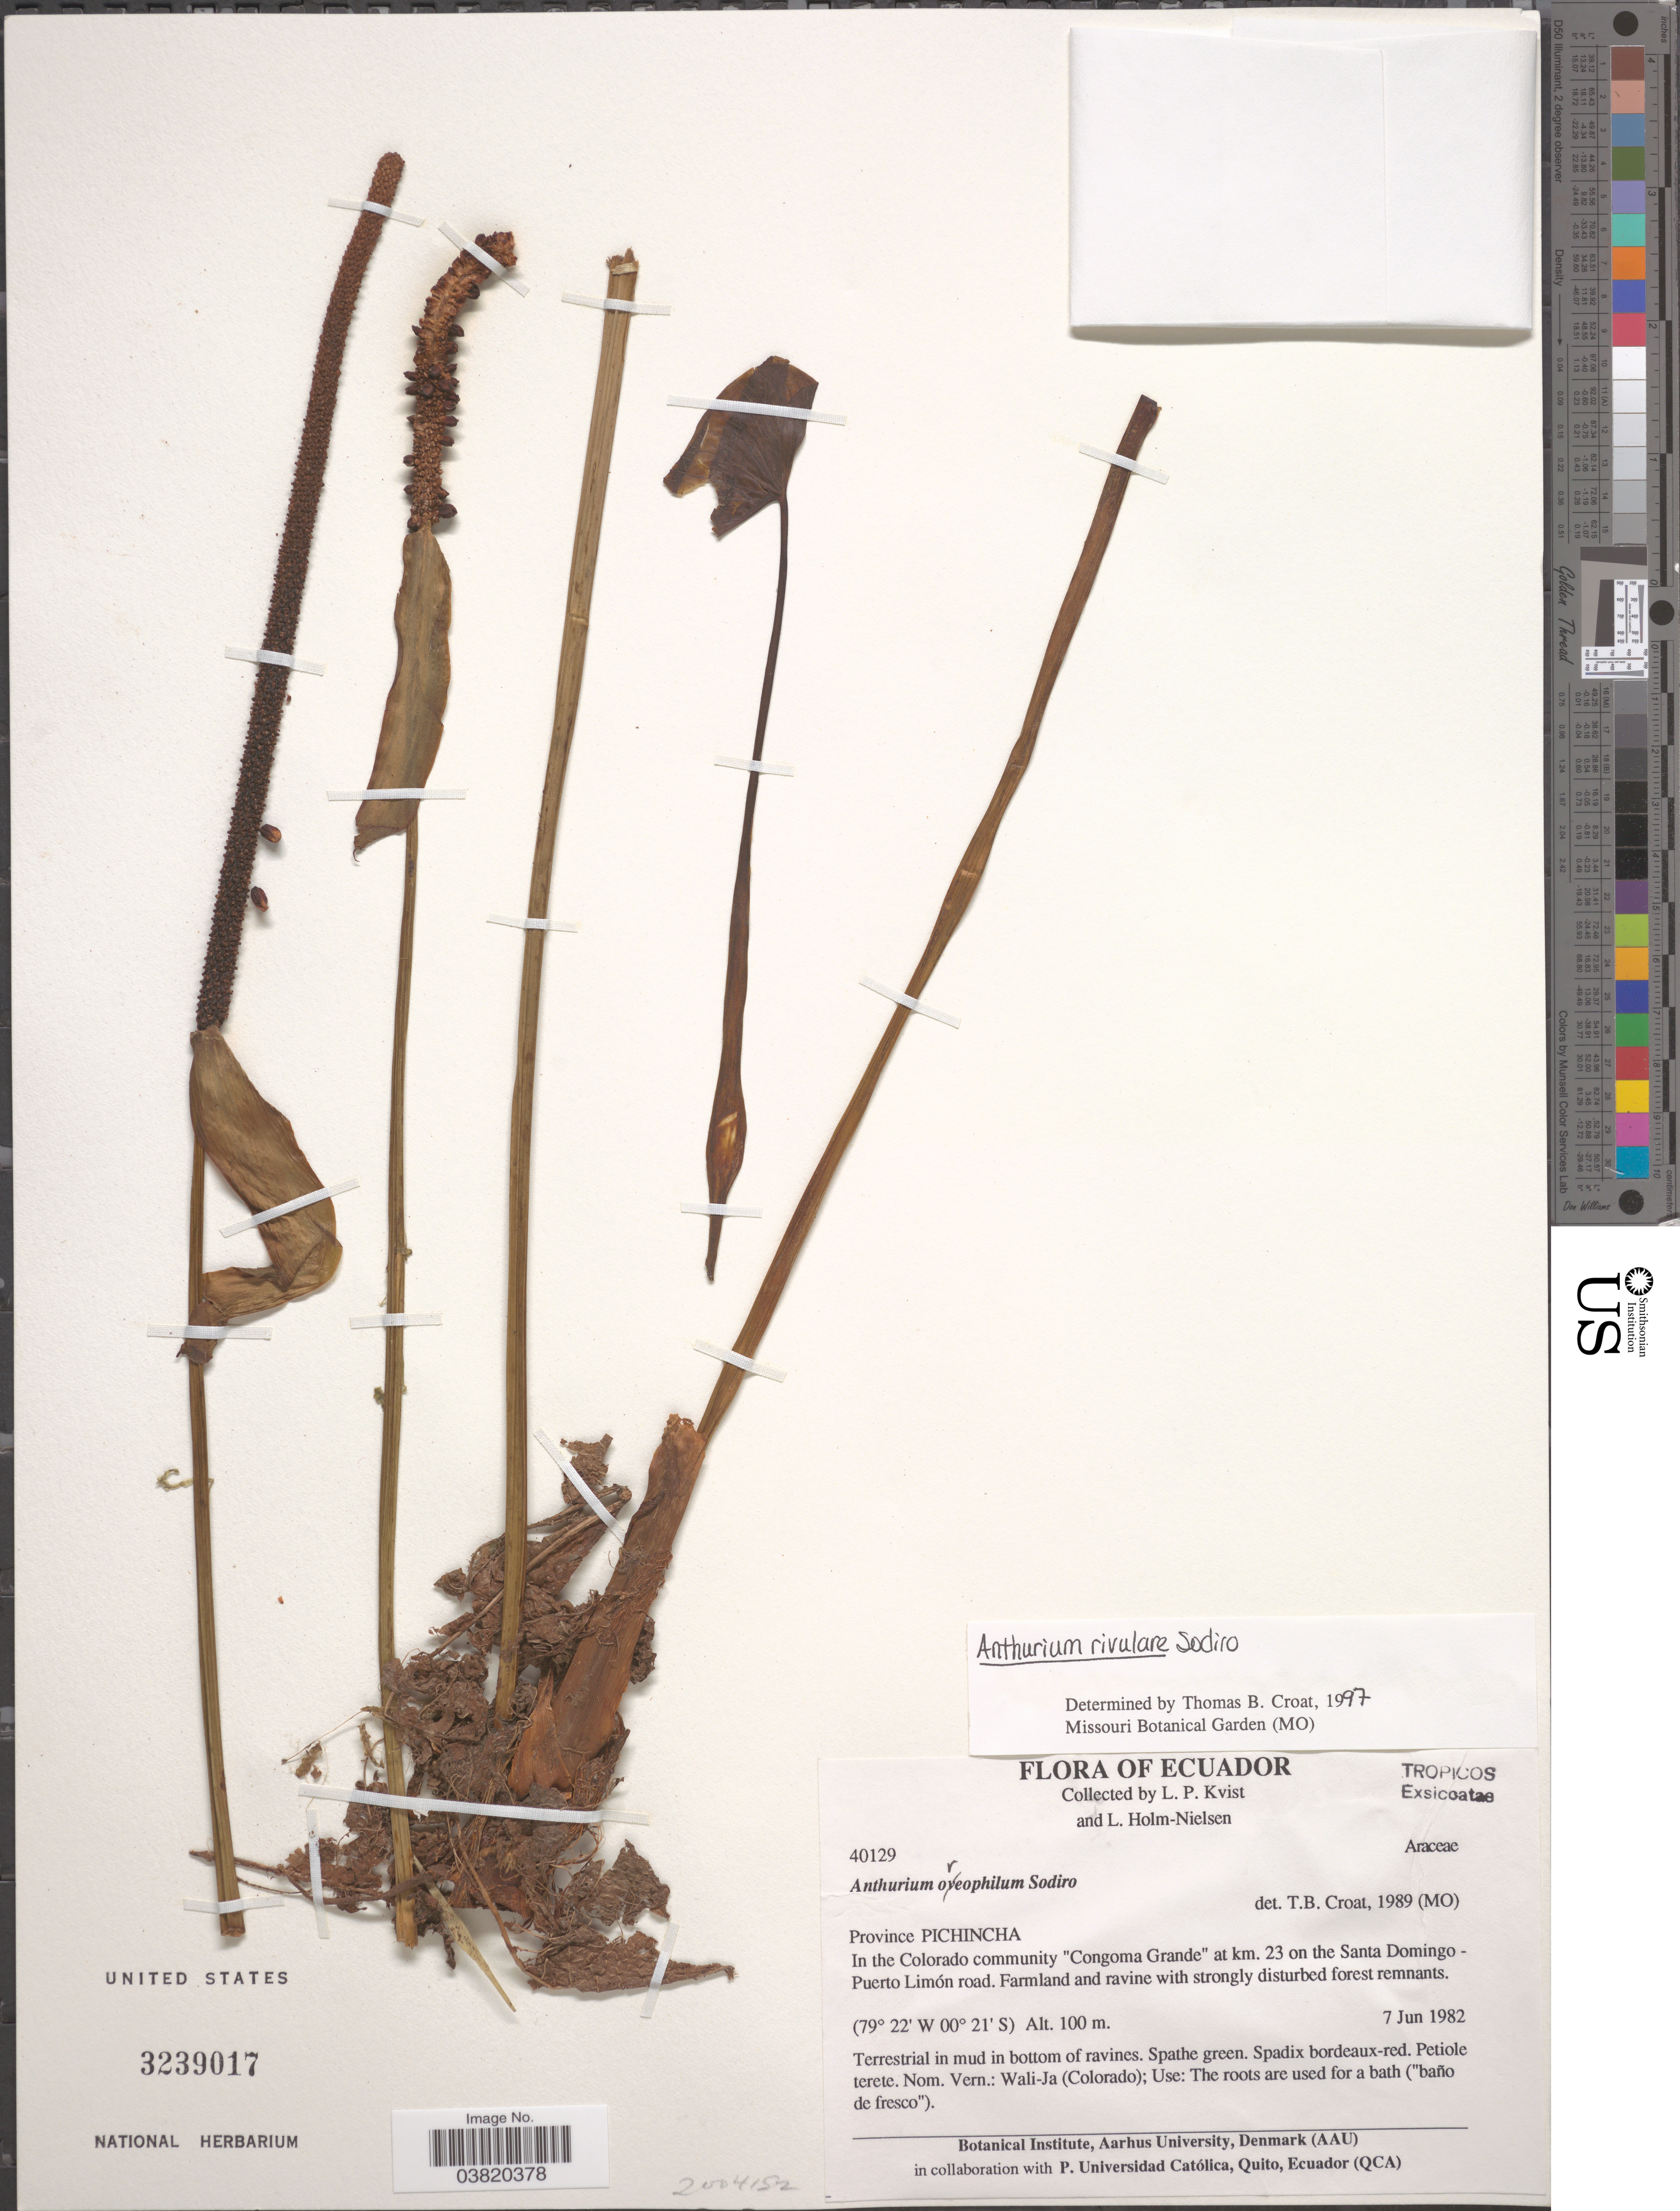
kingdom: Plantae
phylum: Tracheophyta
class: Liliopsida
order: Alismatales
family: Araceae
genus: Anthurium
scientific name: Anthurium rivulare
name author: Sodiro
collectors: L. P. Kvist & L. B. Holm-Nielsen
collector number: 40129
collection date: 1982-06-07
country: Ecuador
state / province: Pichincha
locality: In the Colorado community "Congoma Grande" at km. 23 on the Santa Domingo-Puerto Limón road.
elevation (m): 100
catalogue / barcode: US 3239017